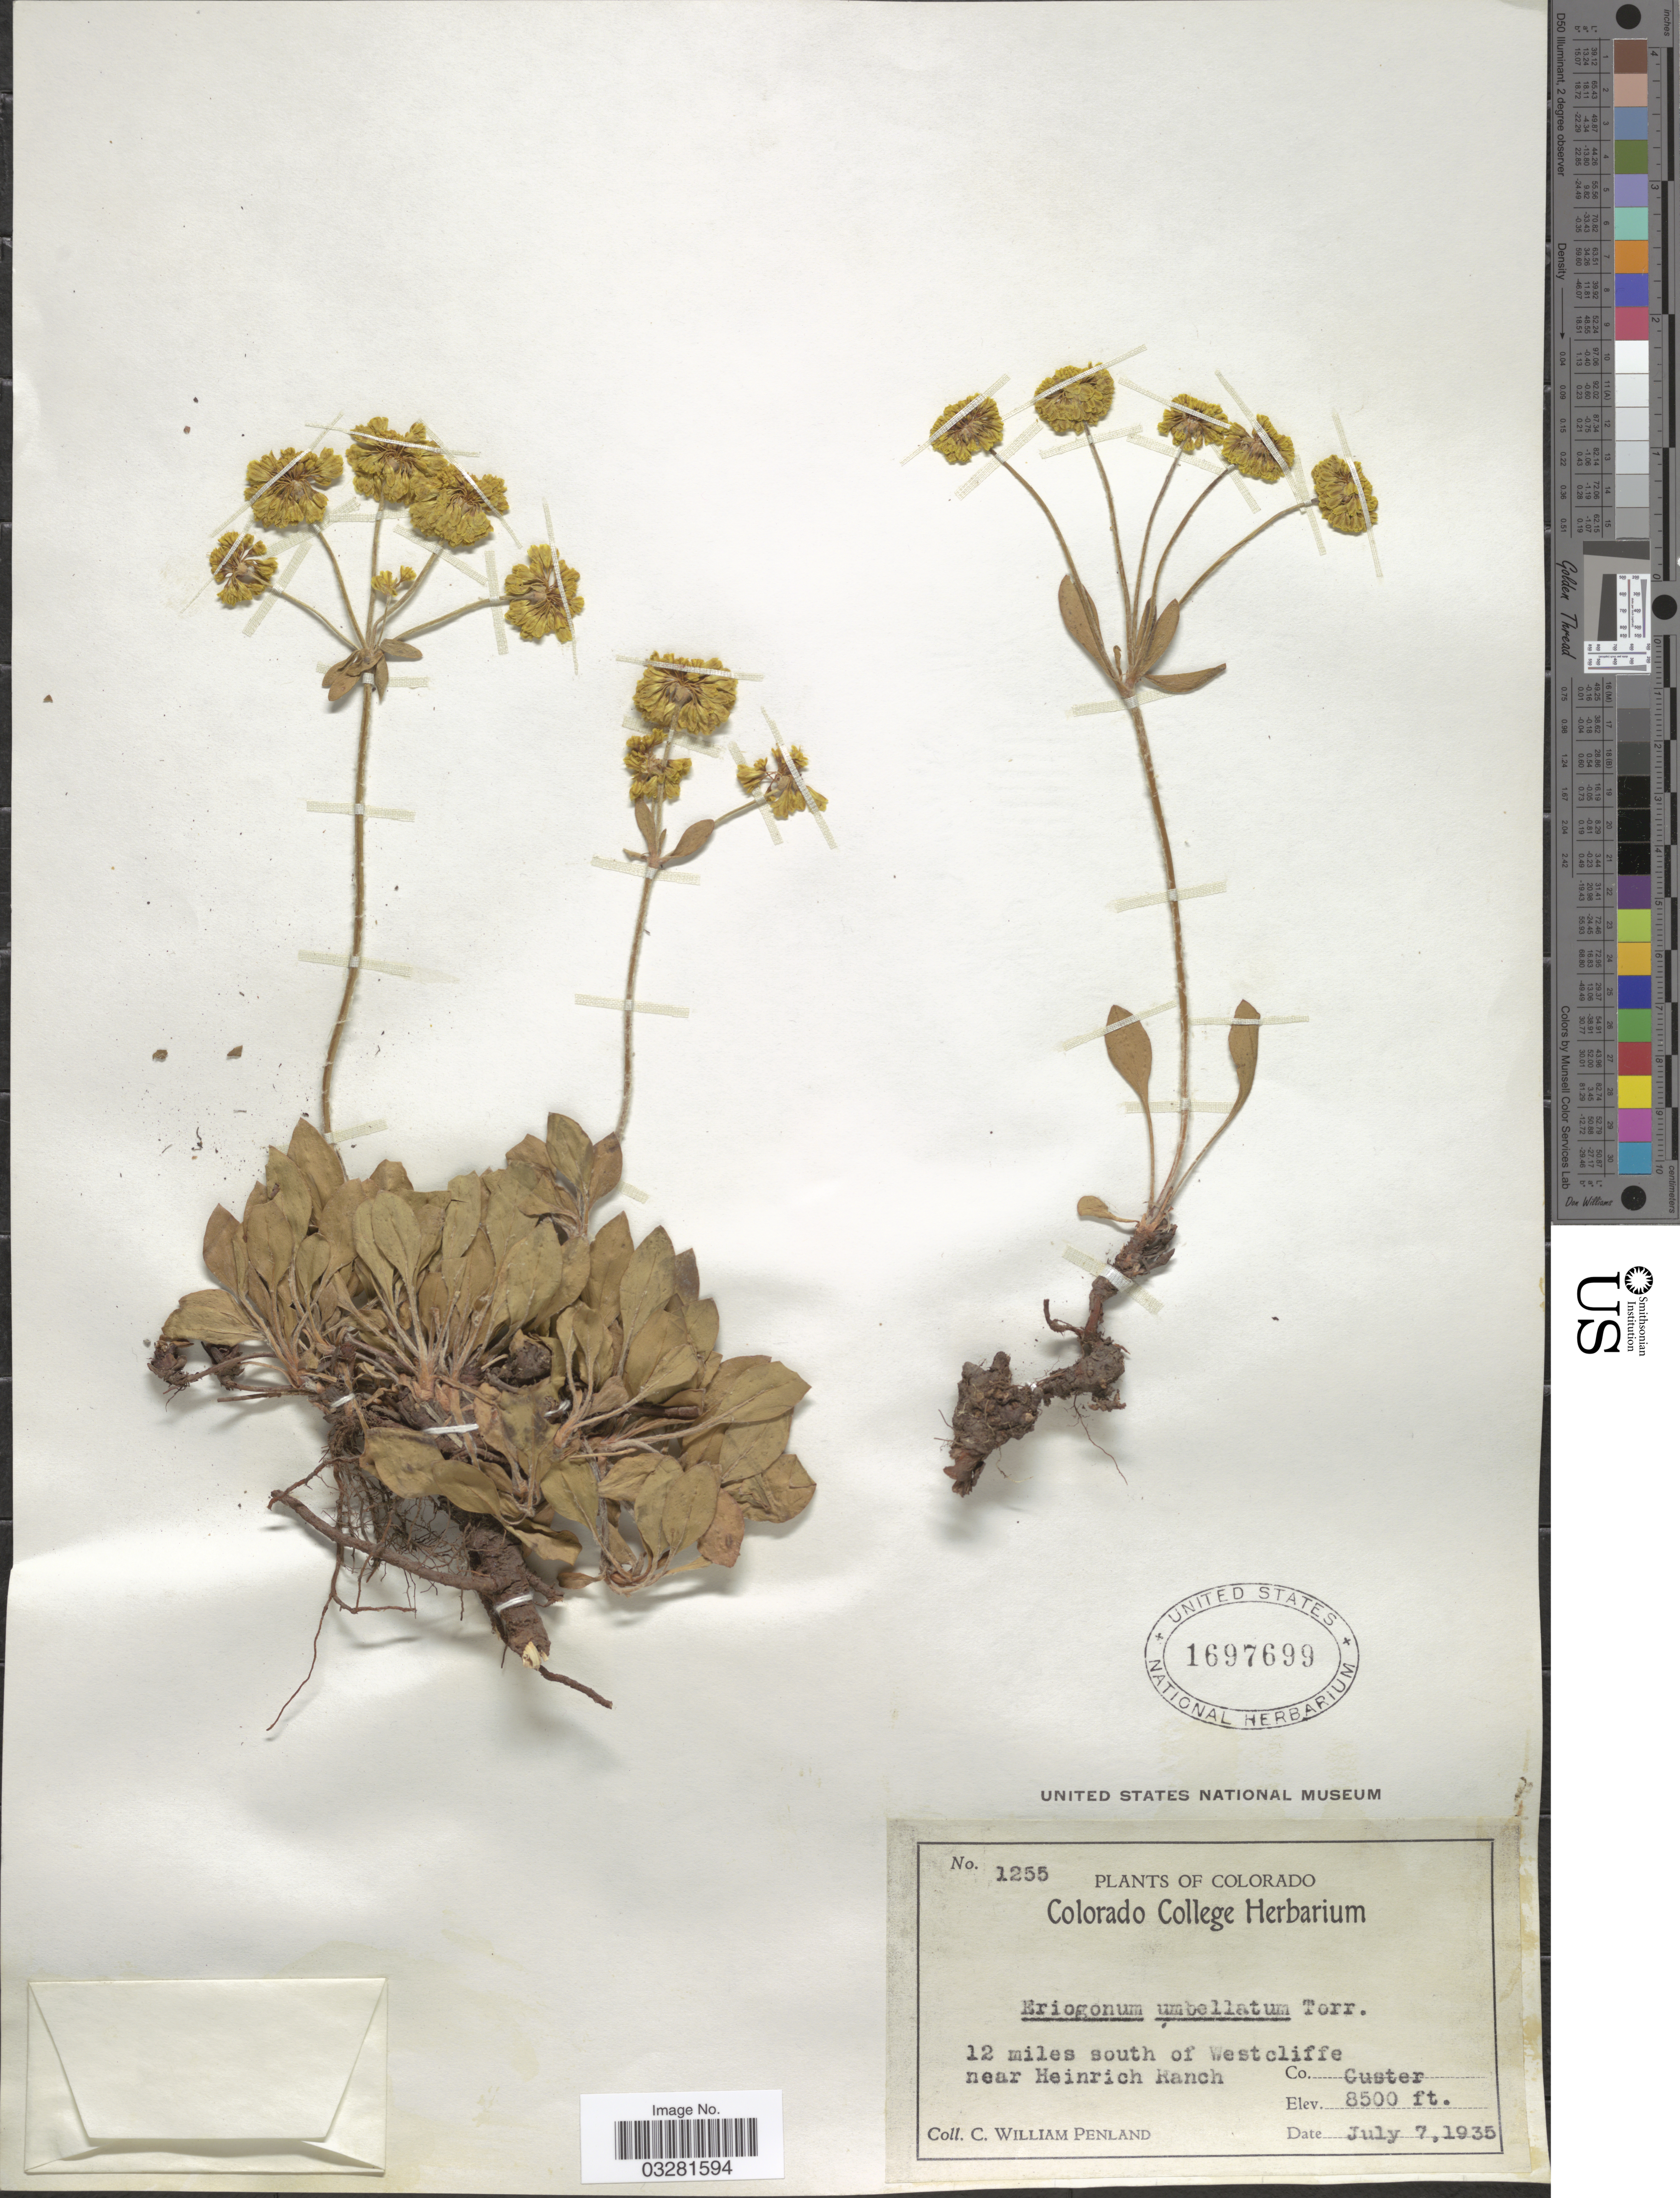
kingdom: Plantae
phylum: Tracheophyta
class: Magnoliopsida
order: Caryophyllales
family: Polygonaceae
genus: Eriogonum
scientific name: Eriogonum umbellatum var. intectum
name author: A. Nelson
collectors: C. W. Penland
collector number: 1255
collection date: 1935-07-07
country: United States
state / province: Colorado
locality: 12 miles south of Westcliffe near Heinrich Ranch. Co. Custer.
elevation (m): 2591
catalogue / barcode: US 1697699